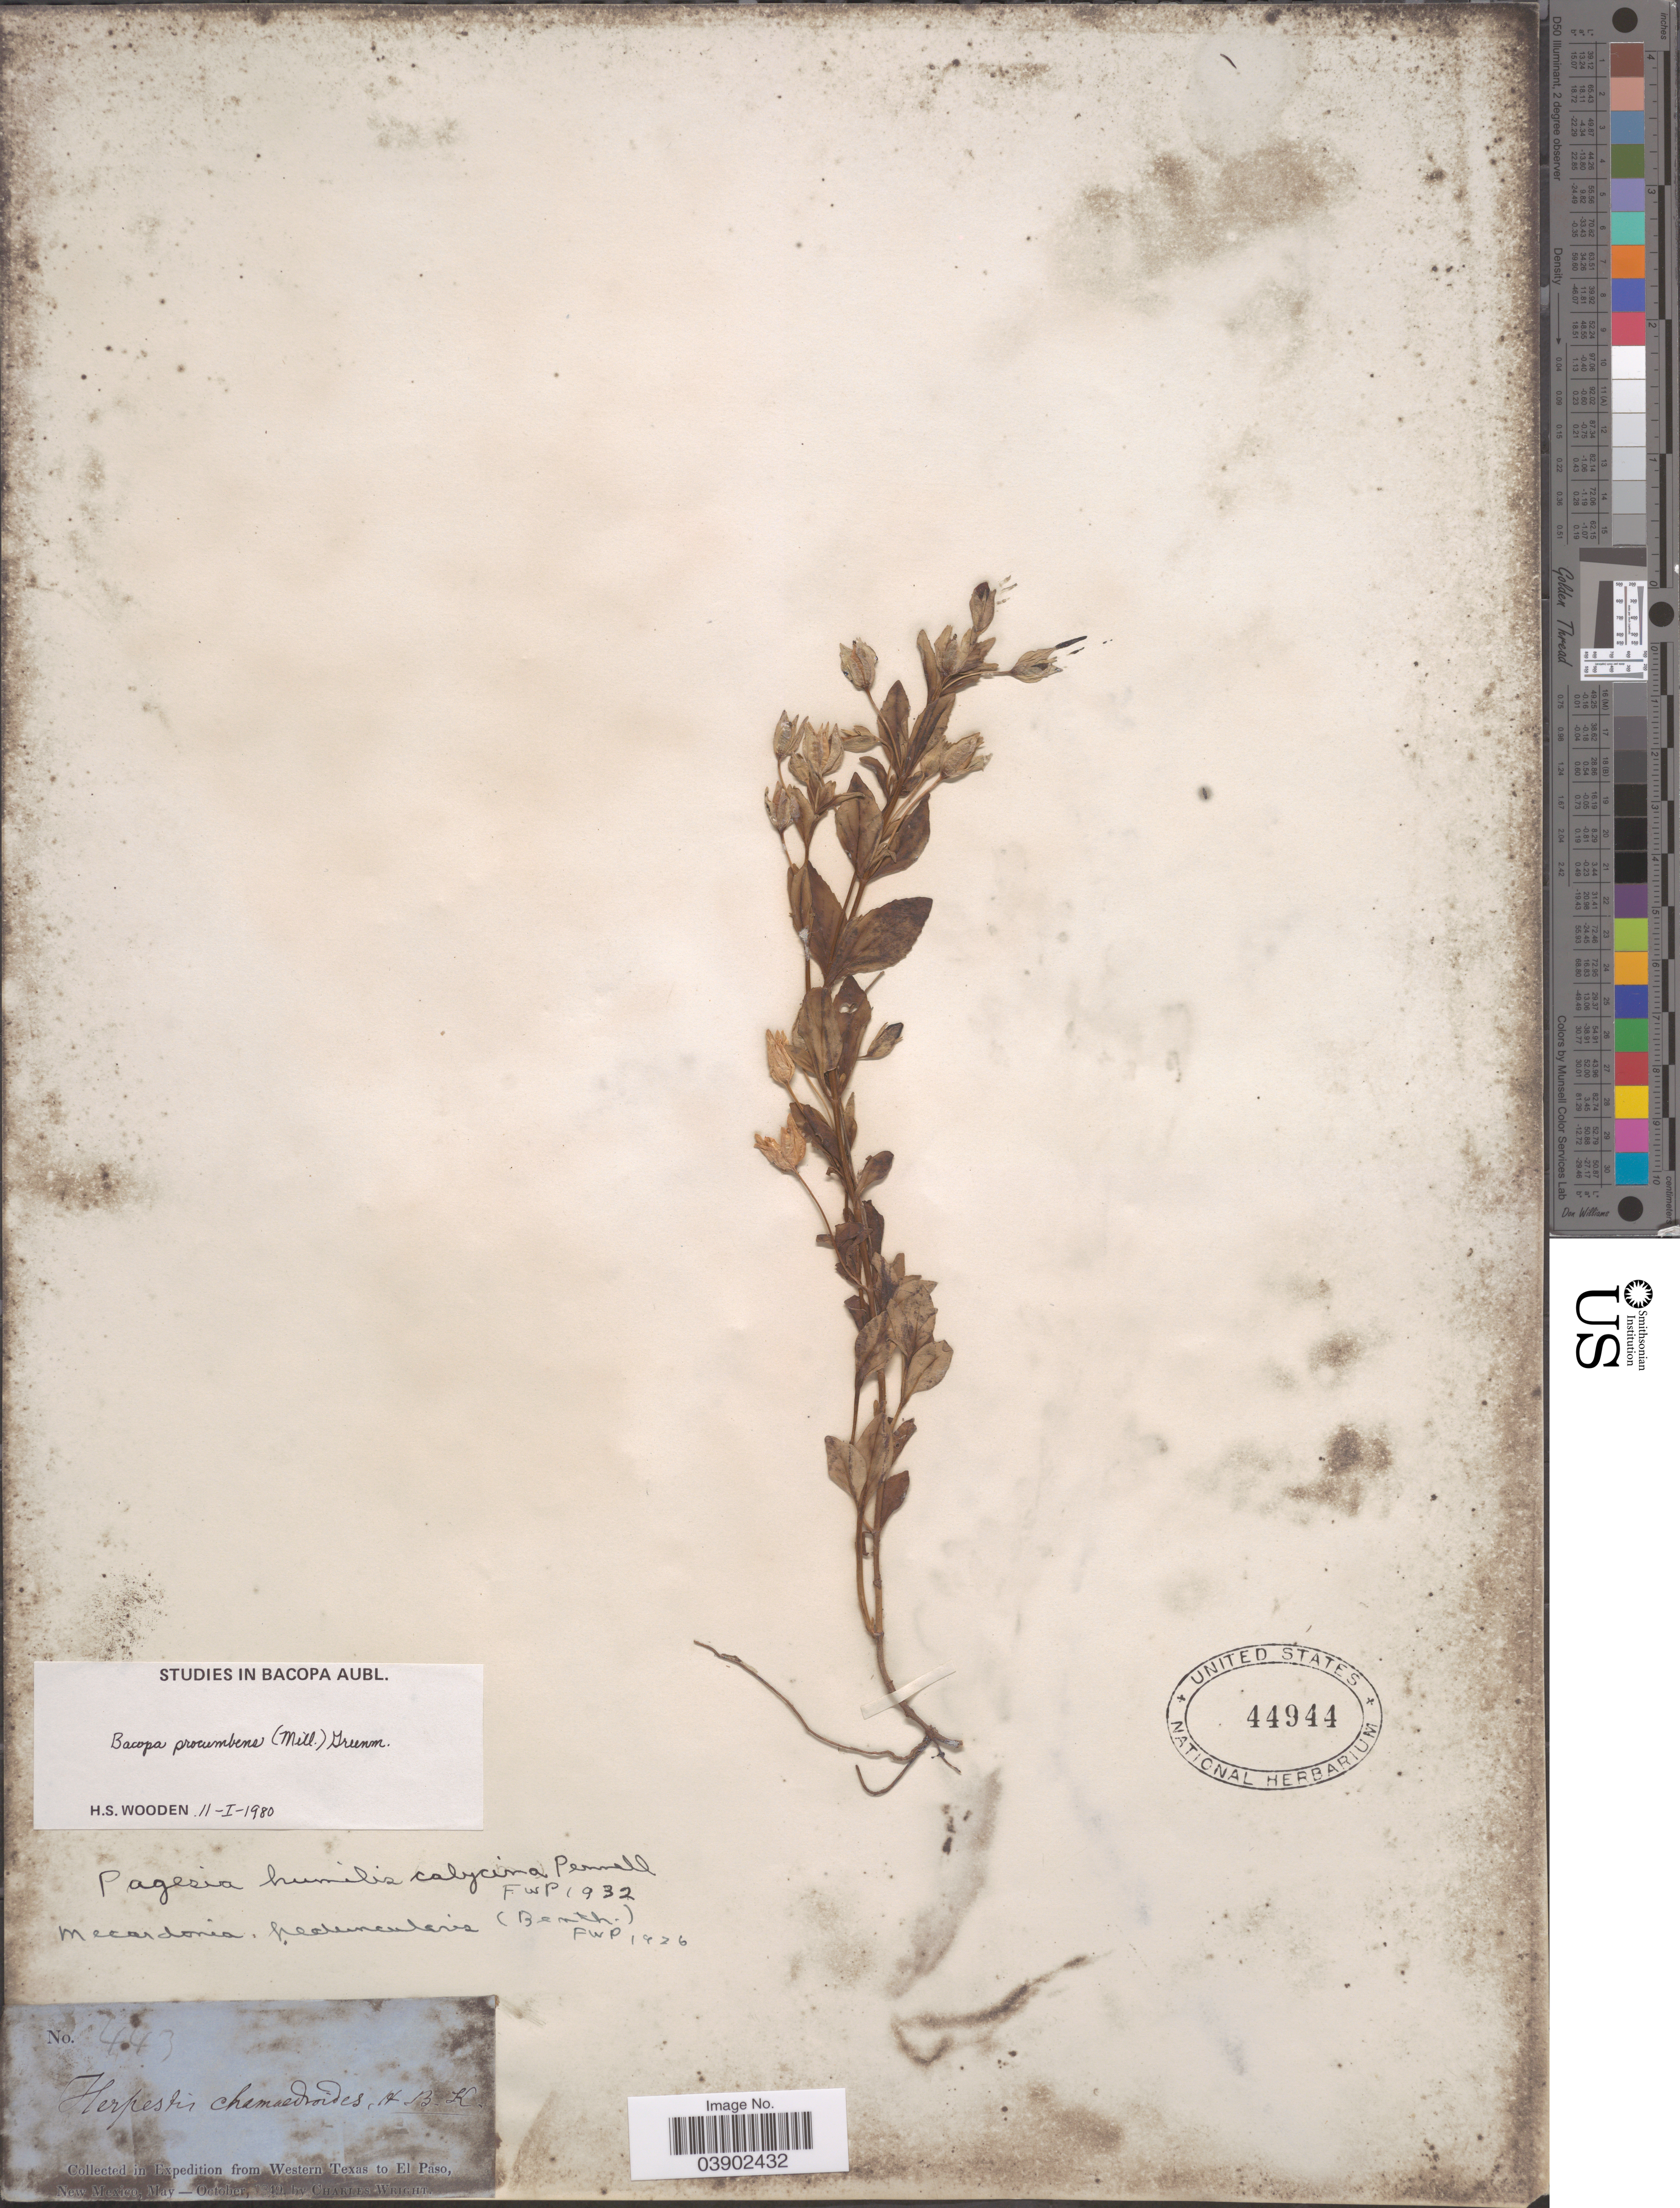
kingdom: Plantae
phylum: Tracheophyta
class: Magnoliopsida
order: Lamiales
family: Plantaginaceae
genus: Mecardonia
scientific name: Mecardonia procumbens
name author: (Mill.) Small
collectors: C. Wright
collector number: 443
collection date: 1849-05/1849-10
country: United States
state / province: New Mexico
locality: Western Texas to El Paso.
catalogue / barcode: US 44944